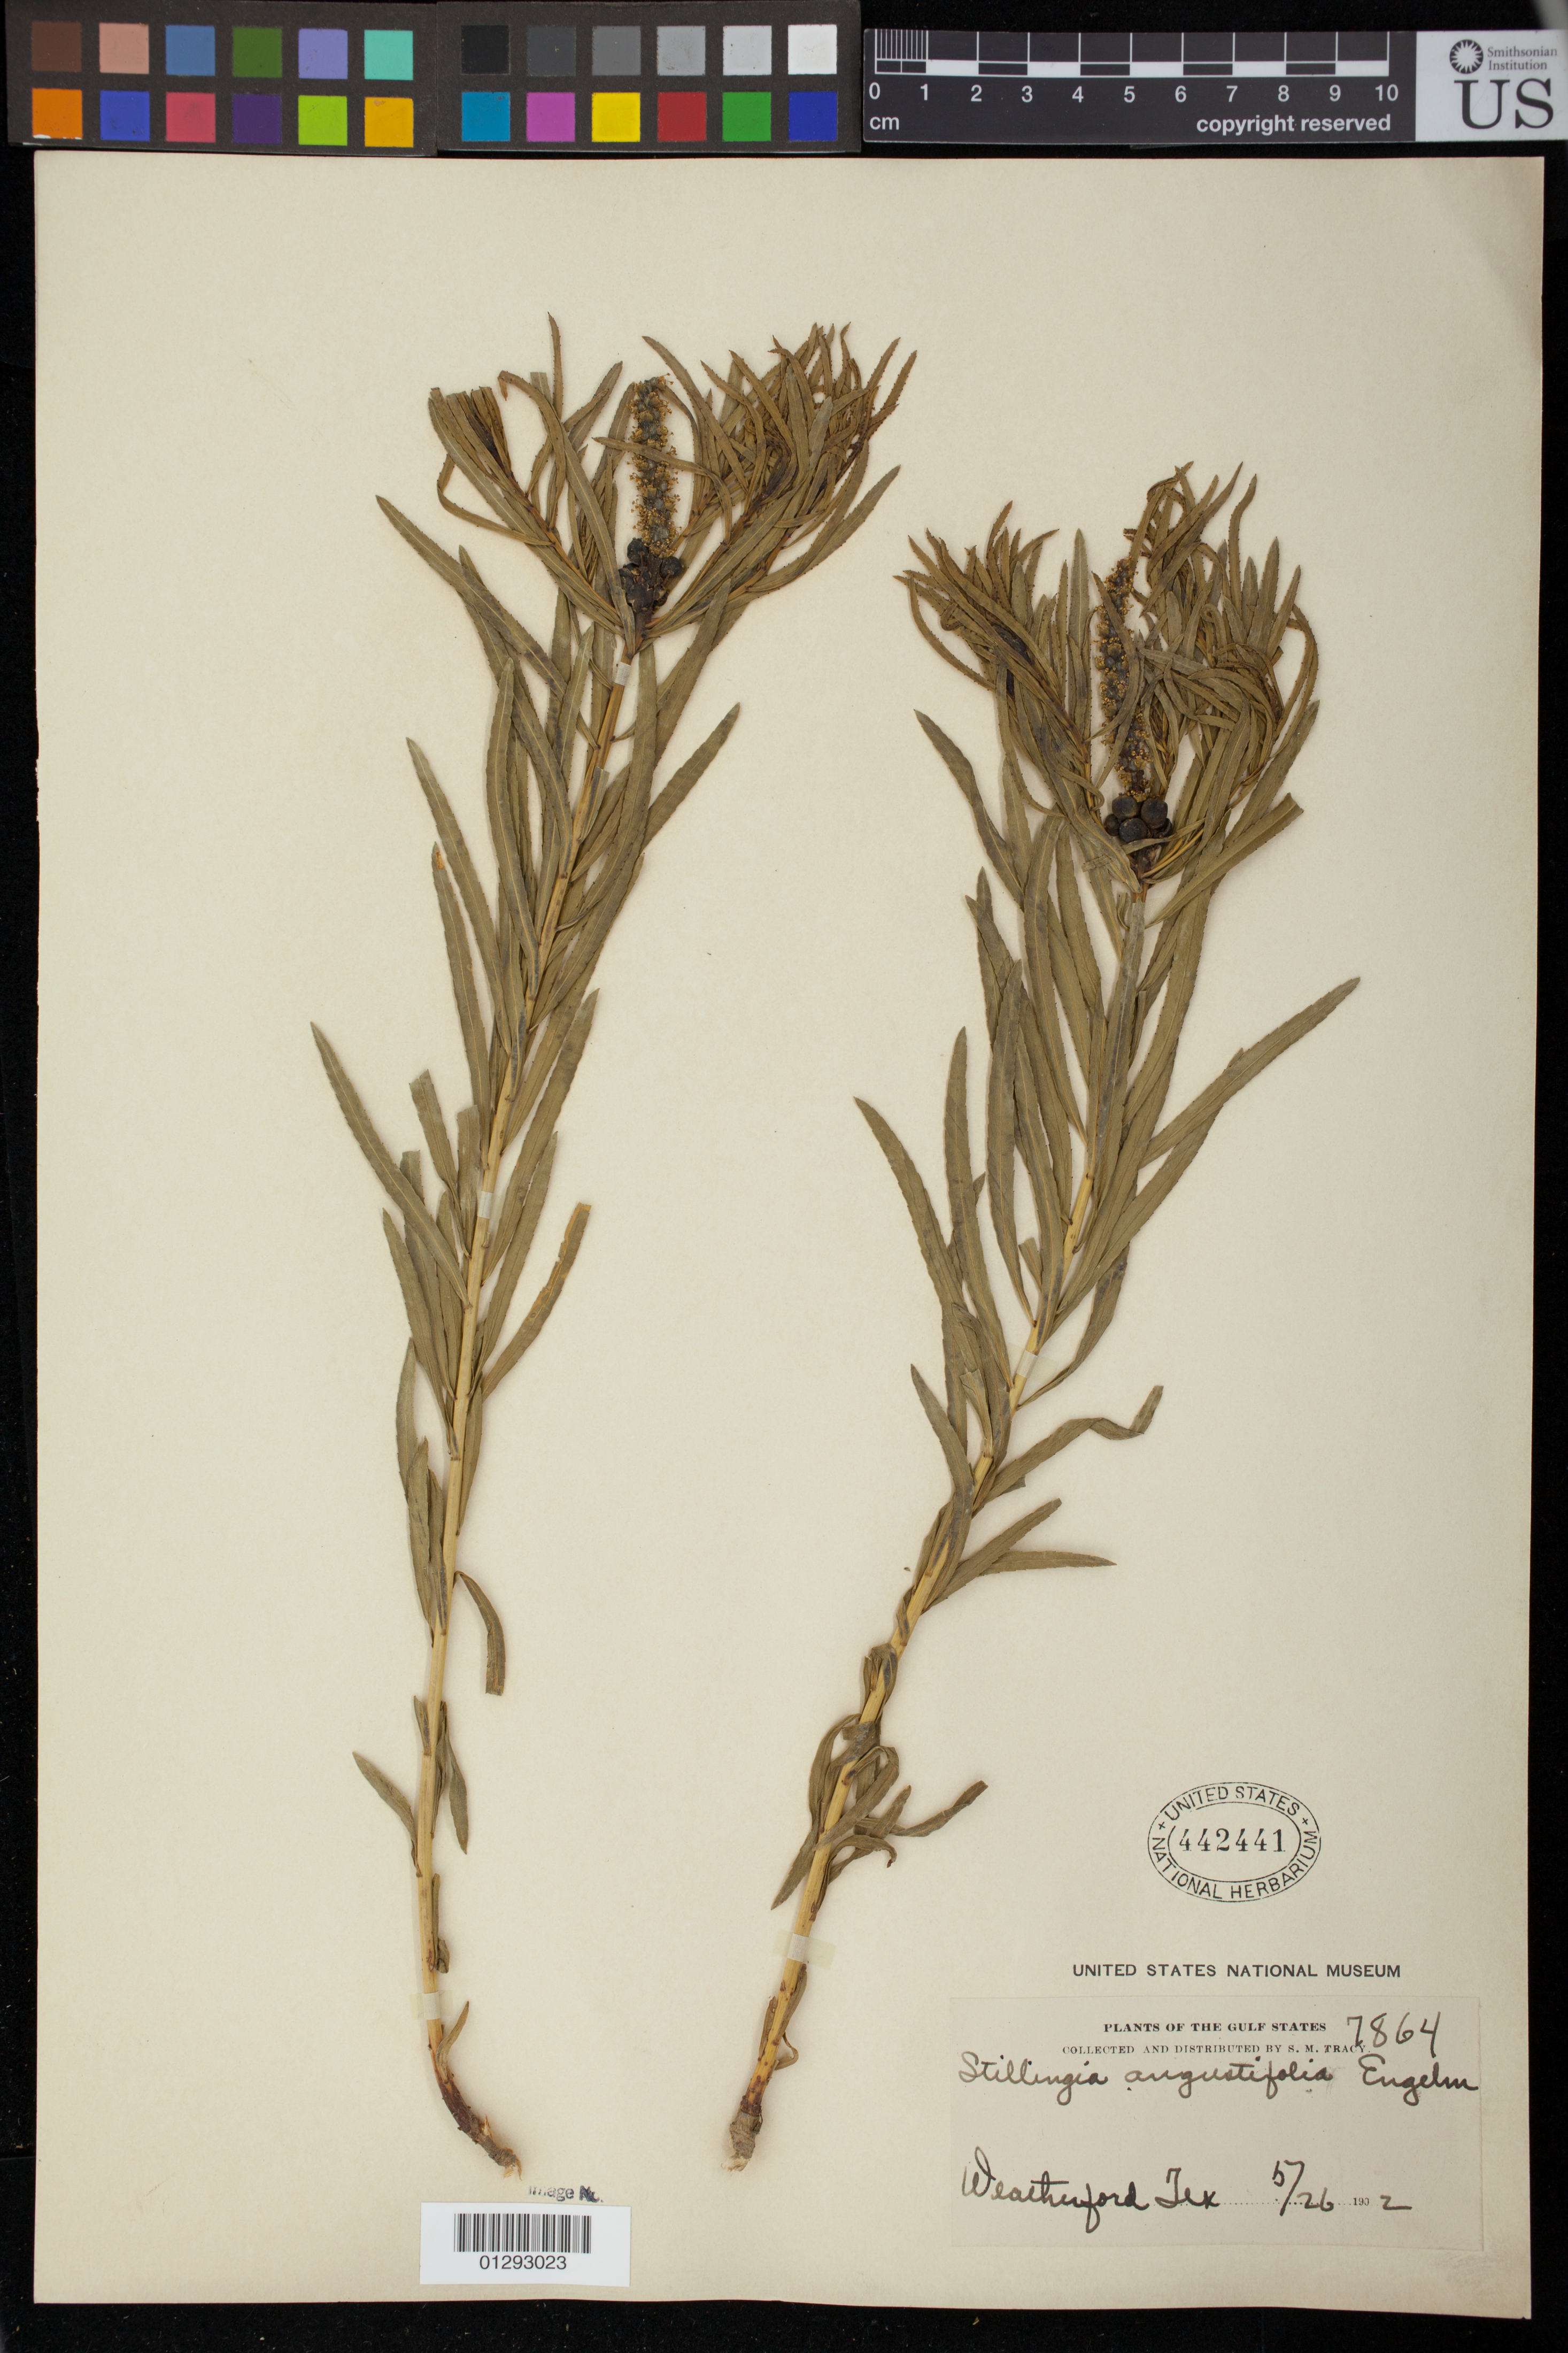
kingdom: Plantae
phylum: Tracheophyta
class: Magnoliopsida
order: Malpighiales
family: Euphorbiaceae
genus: Stillingia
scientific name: Stillingia texana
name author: I.M. Johnst.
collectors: S. M. Tracy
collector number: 7864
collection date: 1932-05-26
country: United States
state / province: Texas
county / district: Parker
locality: Weatherford.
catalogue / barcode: US 442441